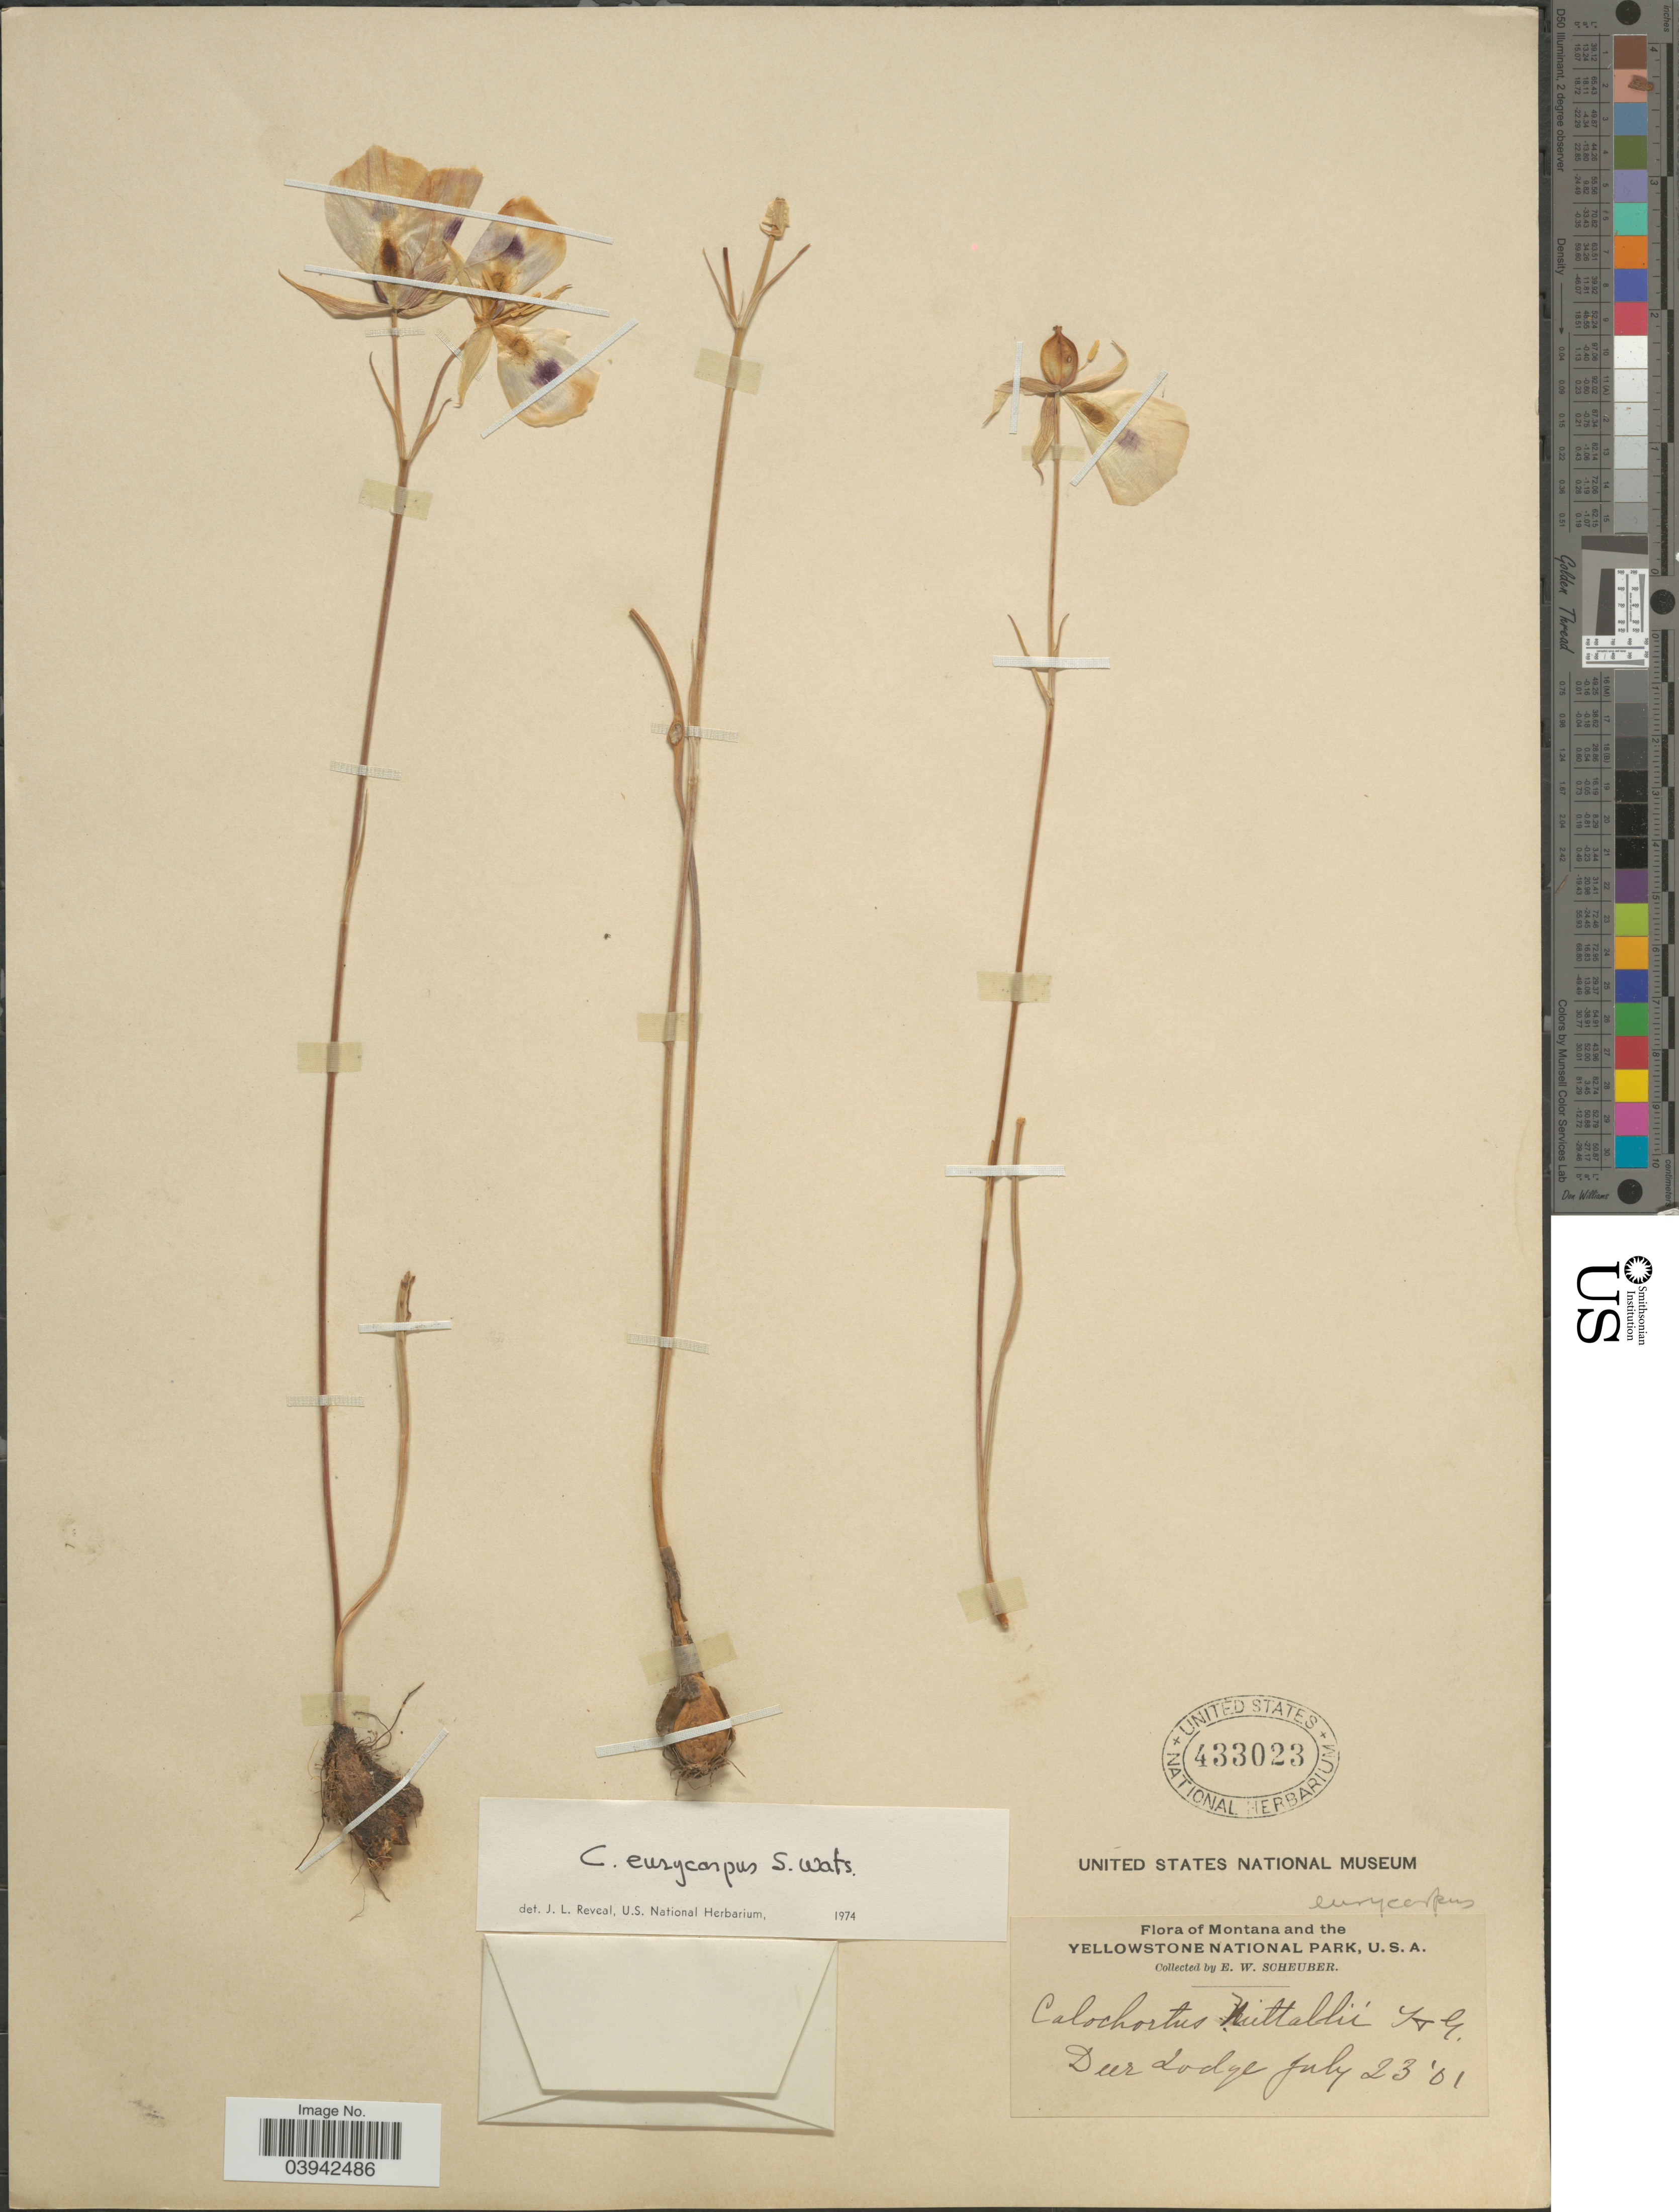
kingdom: Plantae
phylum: Tracheophyta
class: Liliopsida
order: Liliales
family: Liliaceae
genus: Calochortus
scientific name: Calochortus eurycarpus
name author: S. Watson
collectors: E. Scheuber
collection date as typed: Transcribed d/m/y: 23/7/1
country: United States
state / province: Montana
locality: The Yellowstone National Park. Deer Lodge.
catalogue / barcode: US 433023